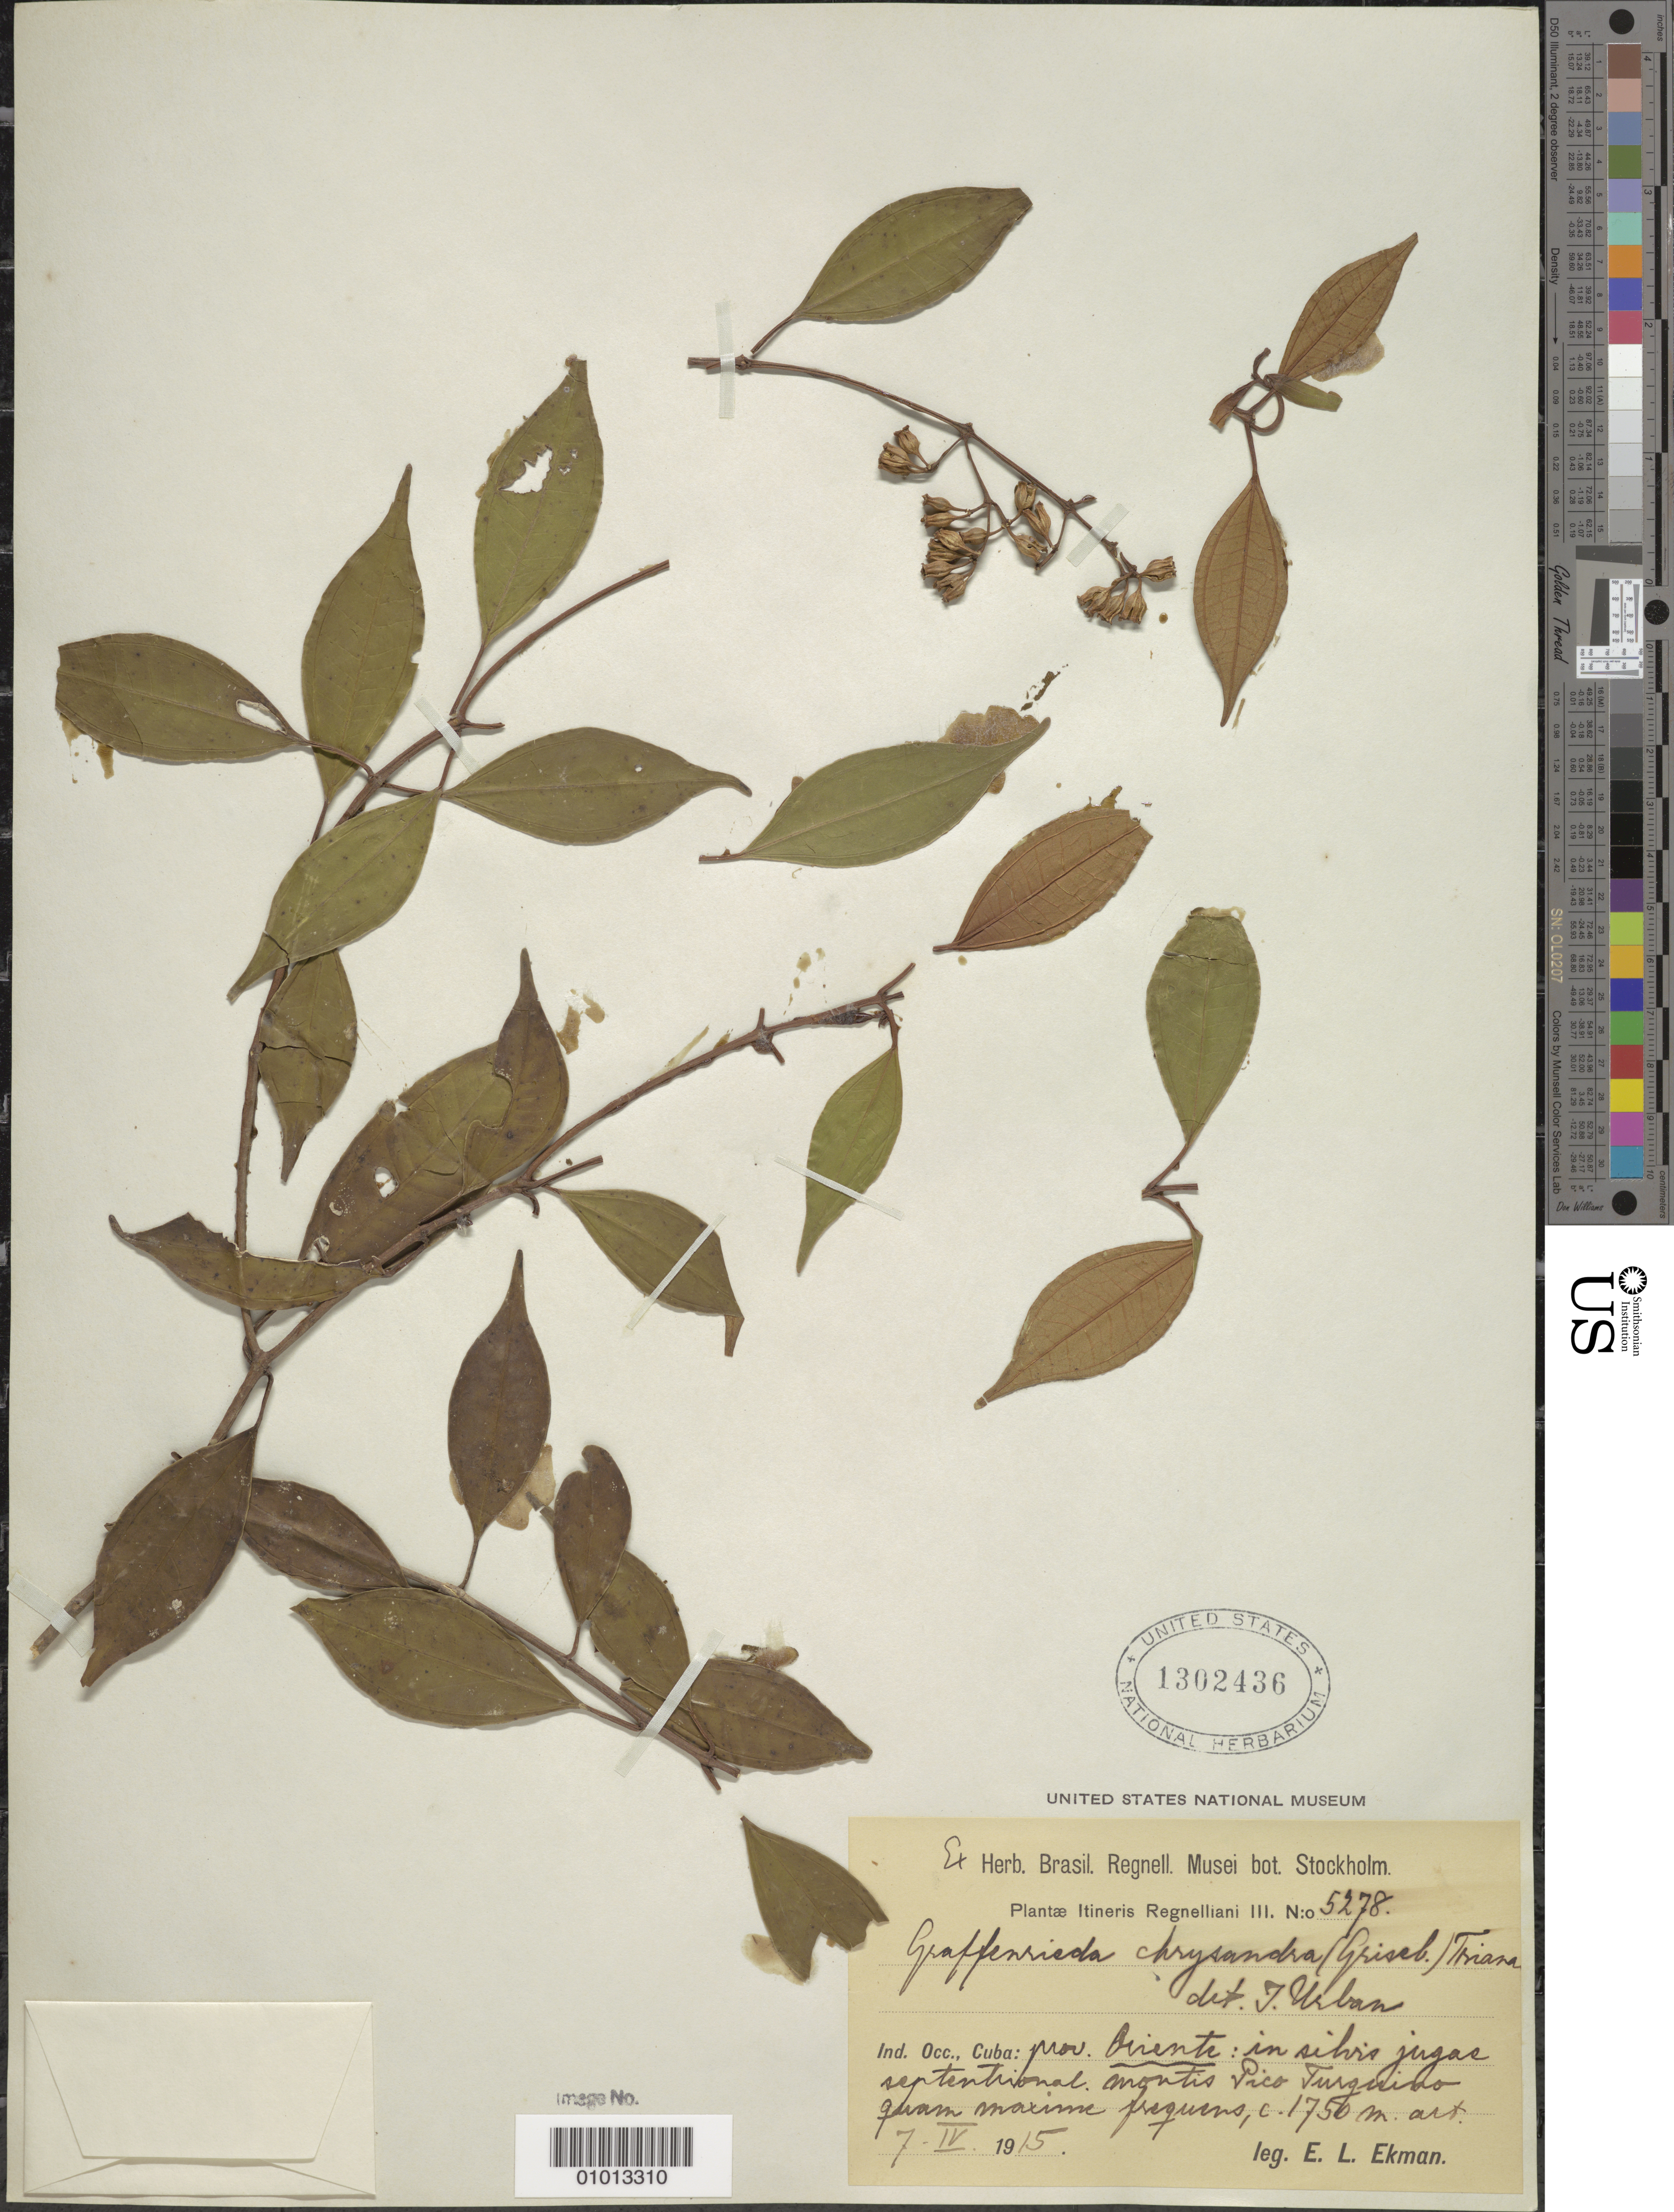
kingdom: Plantae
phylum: Tracheophyta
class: Magnoliopsida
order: Myrtales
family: Melastomataceae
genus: Graffenrieda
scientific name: Graffenrieda chrysandra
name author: (Griseb.) Triana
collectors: E. L. Ekman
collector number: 5278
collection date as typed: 07 May 1915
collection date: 1915-05-07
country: Cuba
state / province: Oriente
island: Cuba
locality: Pico Turquino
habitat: In silvis jugas septentrional montis quam maxime frequens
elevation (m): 1756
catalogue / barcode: US 1302436